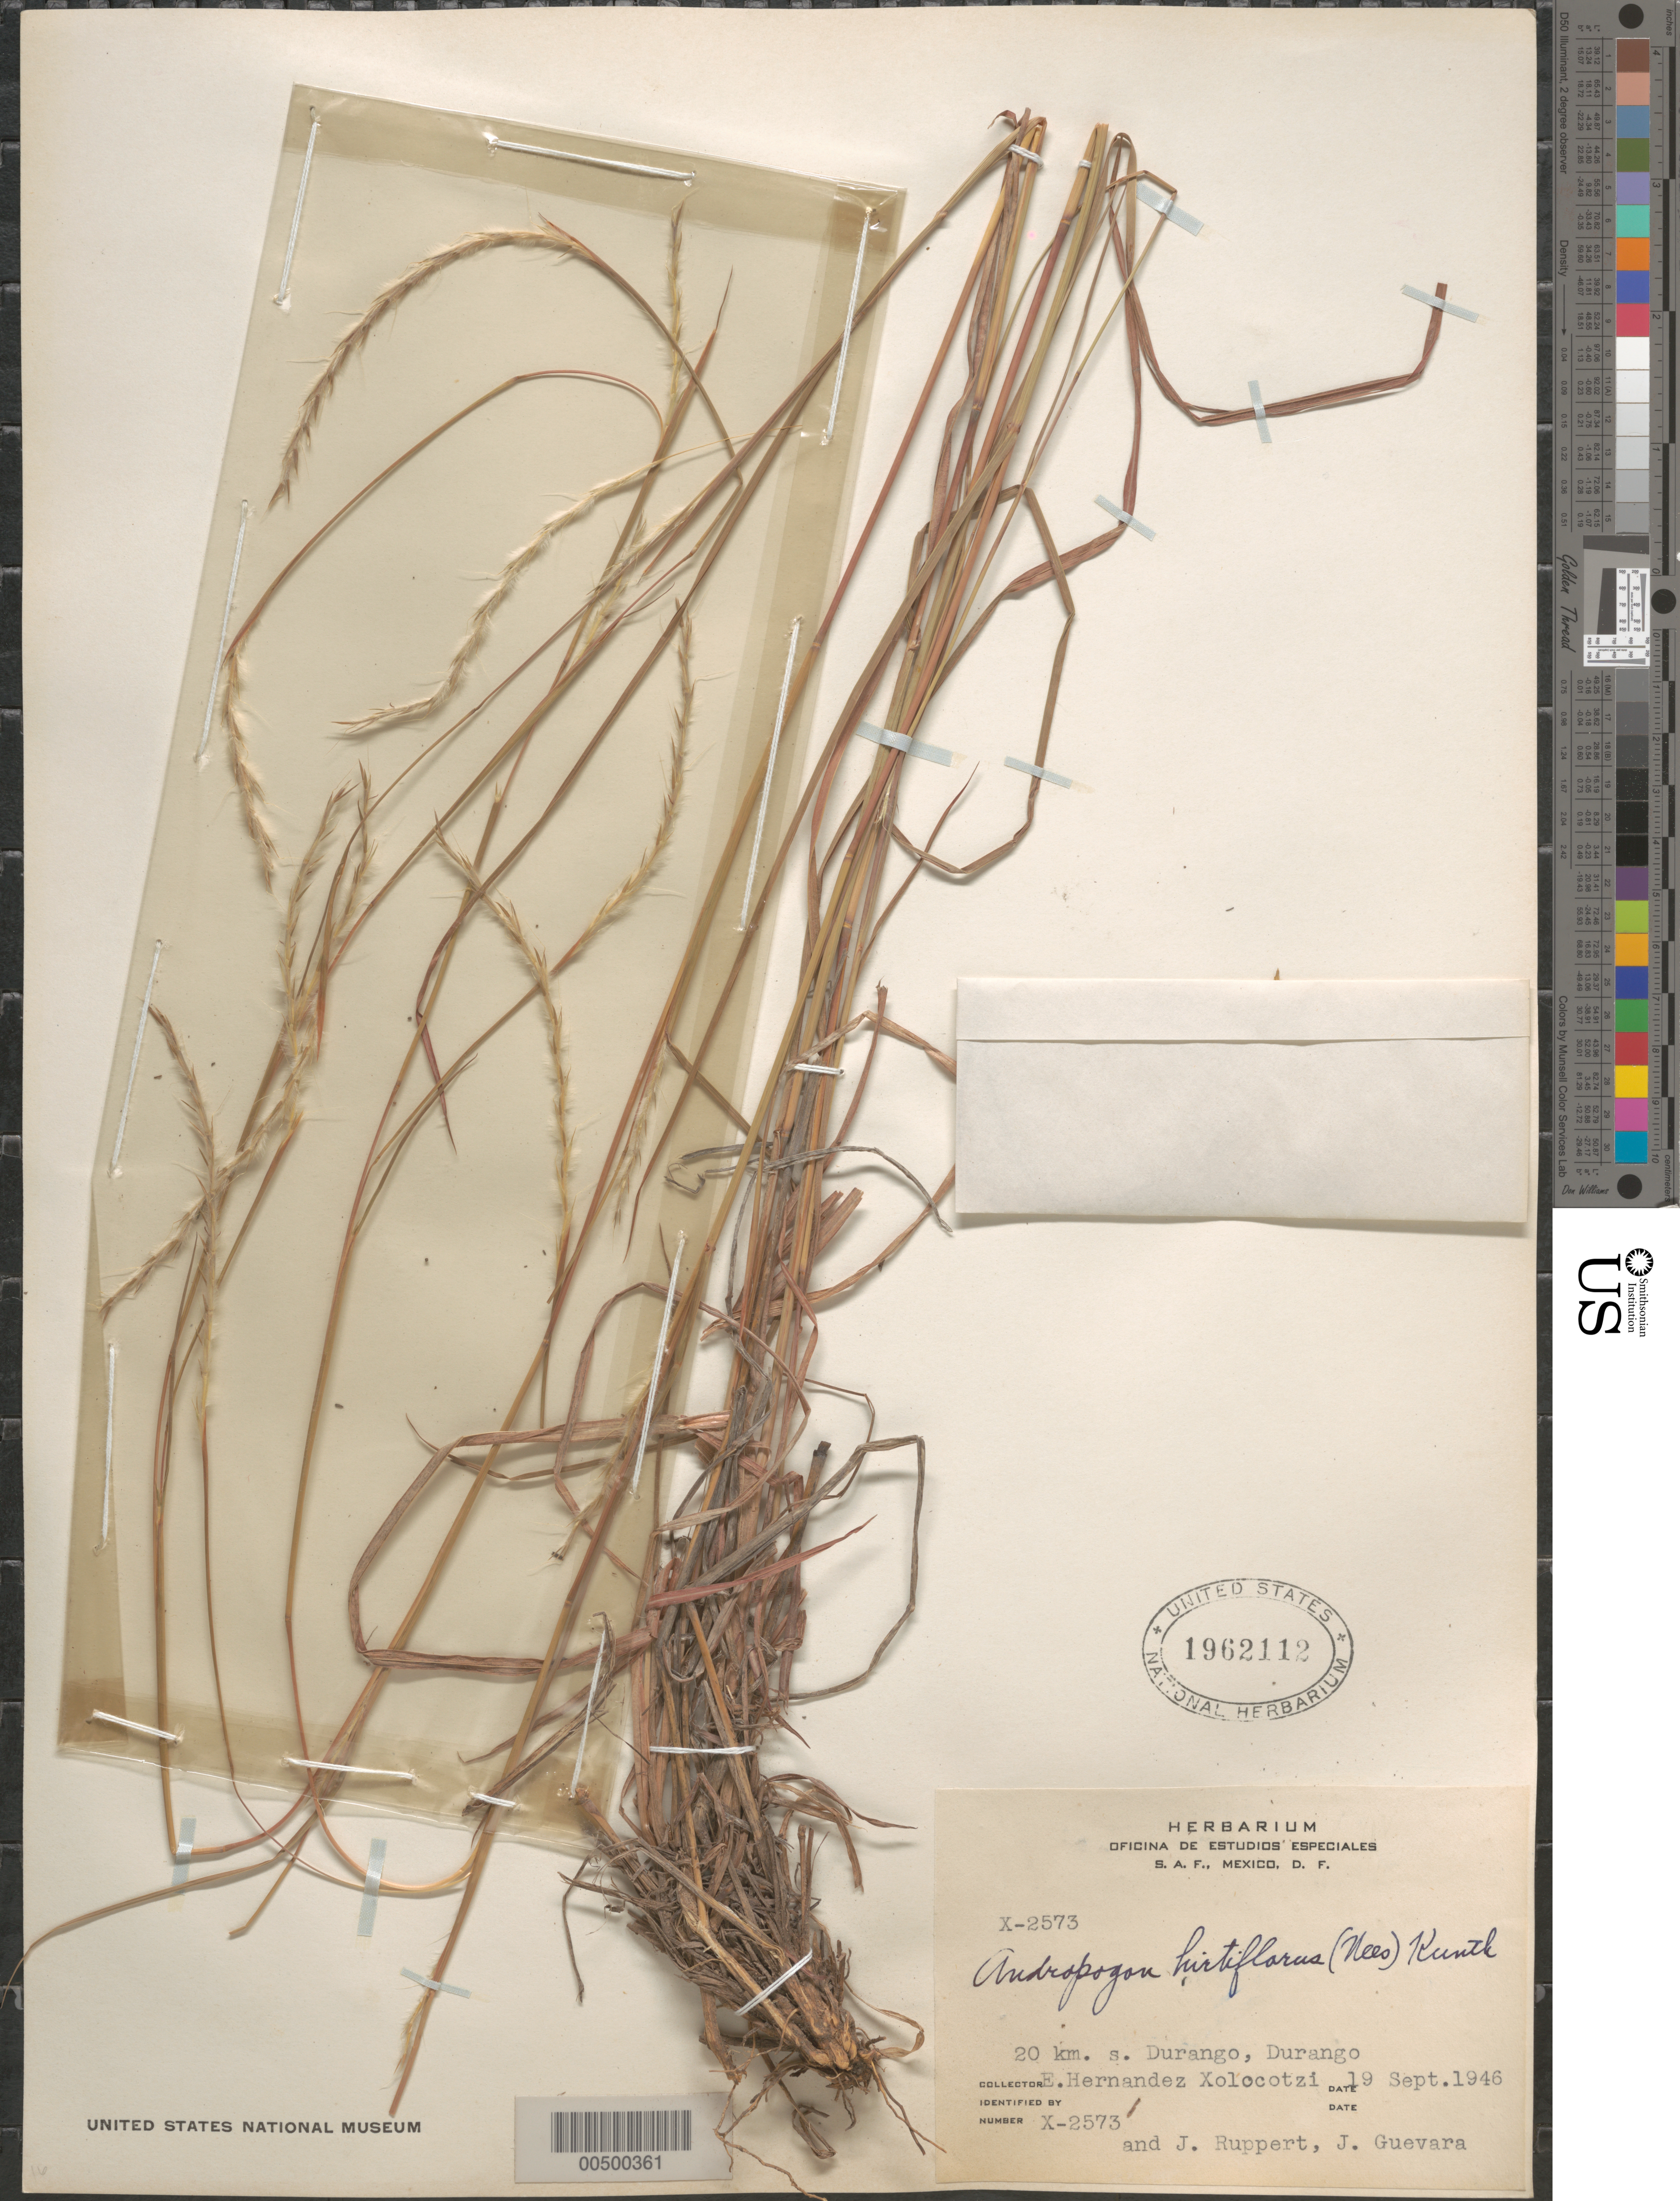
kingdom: Plantae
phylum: Tracheophyta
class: Liliopsida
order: Poales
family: Poaceae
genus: Schizachyrium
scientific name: Schizachyrium sanguineum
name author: (Retz.) Alston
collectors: E. I. Hernández-X., J. Ruppert & J. Guevara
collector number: X-2573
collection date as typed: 19 Sep 1946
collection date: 1946-09-19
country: Mexico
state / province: Durango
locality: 20 km S of Durango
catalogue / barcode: US 1962112